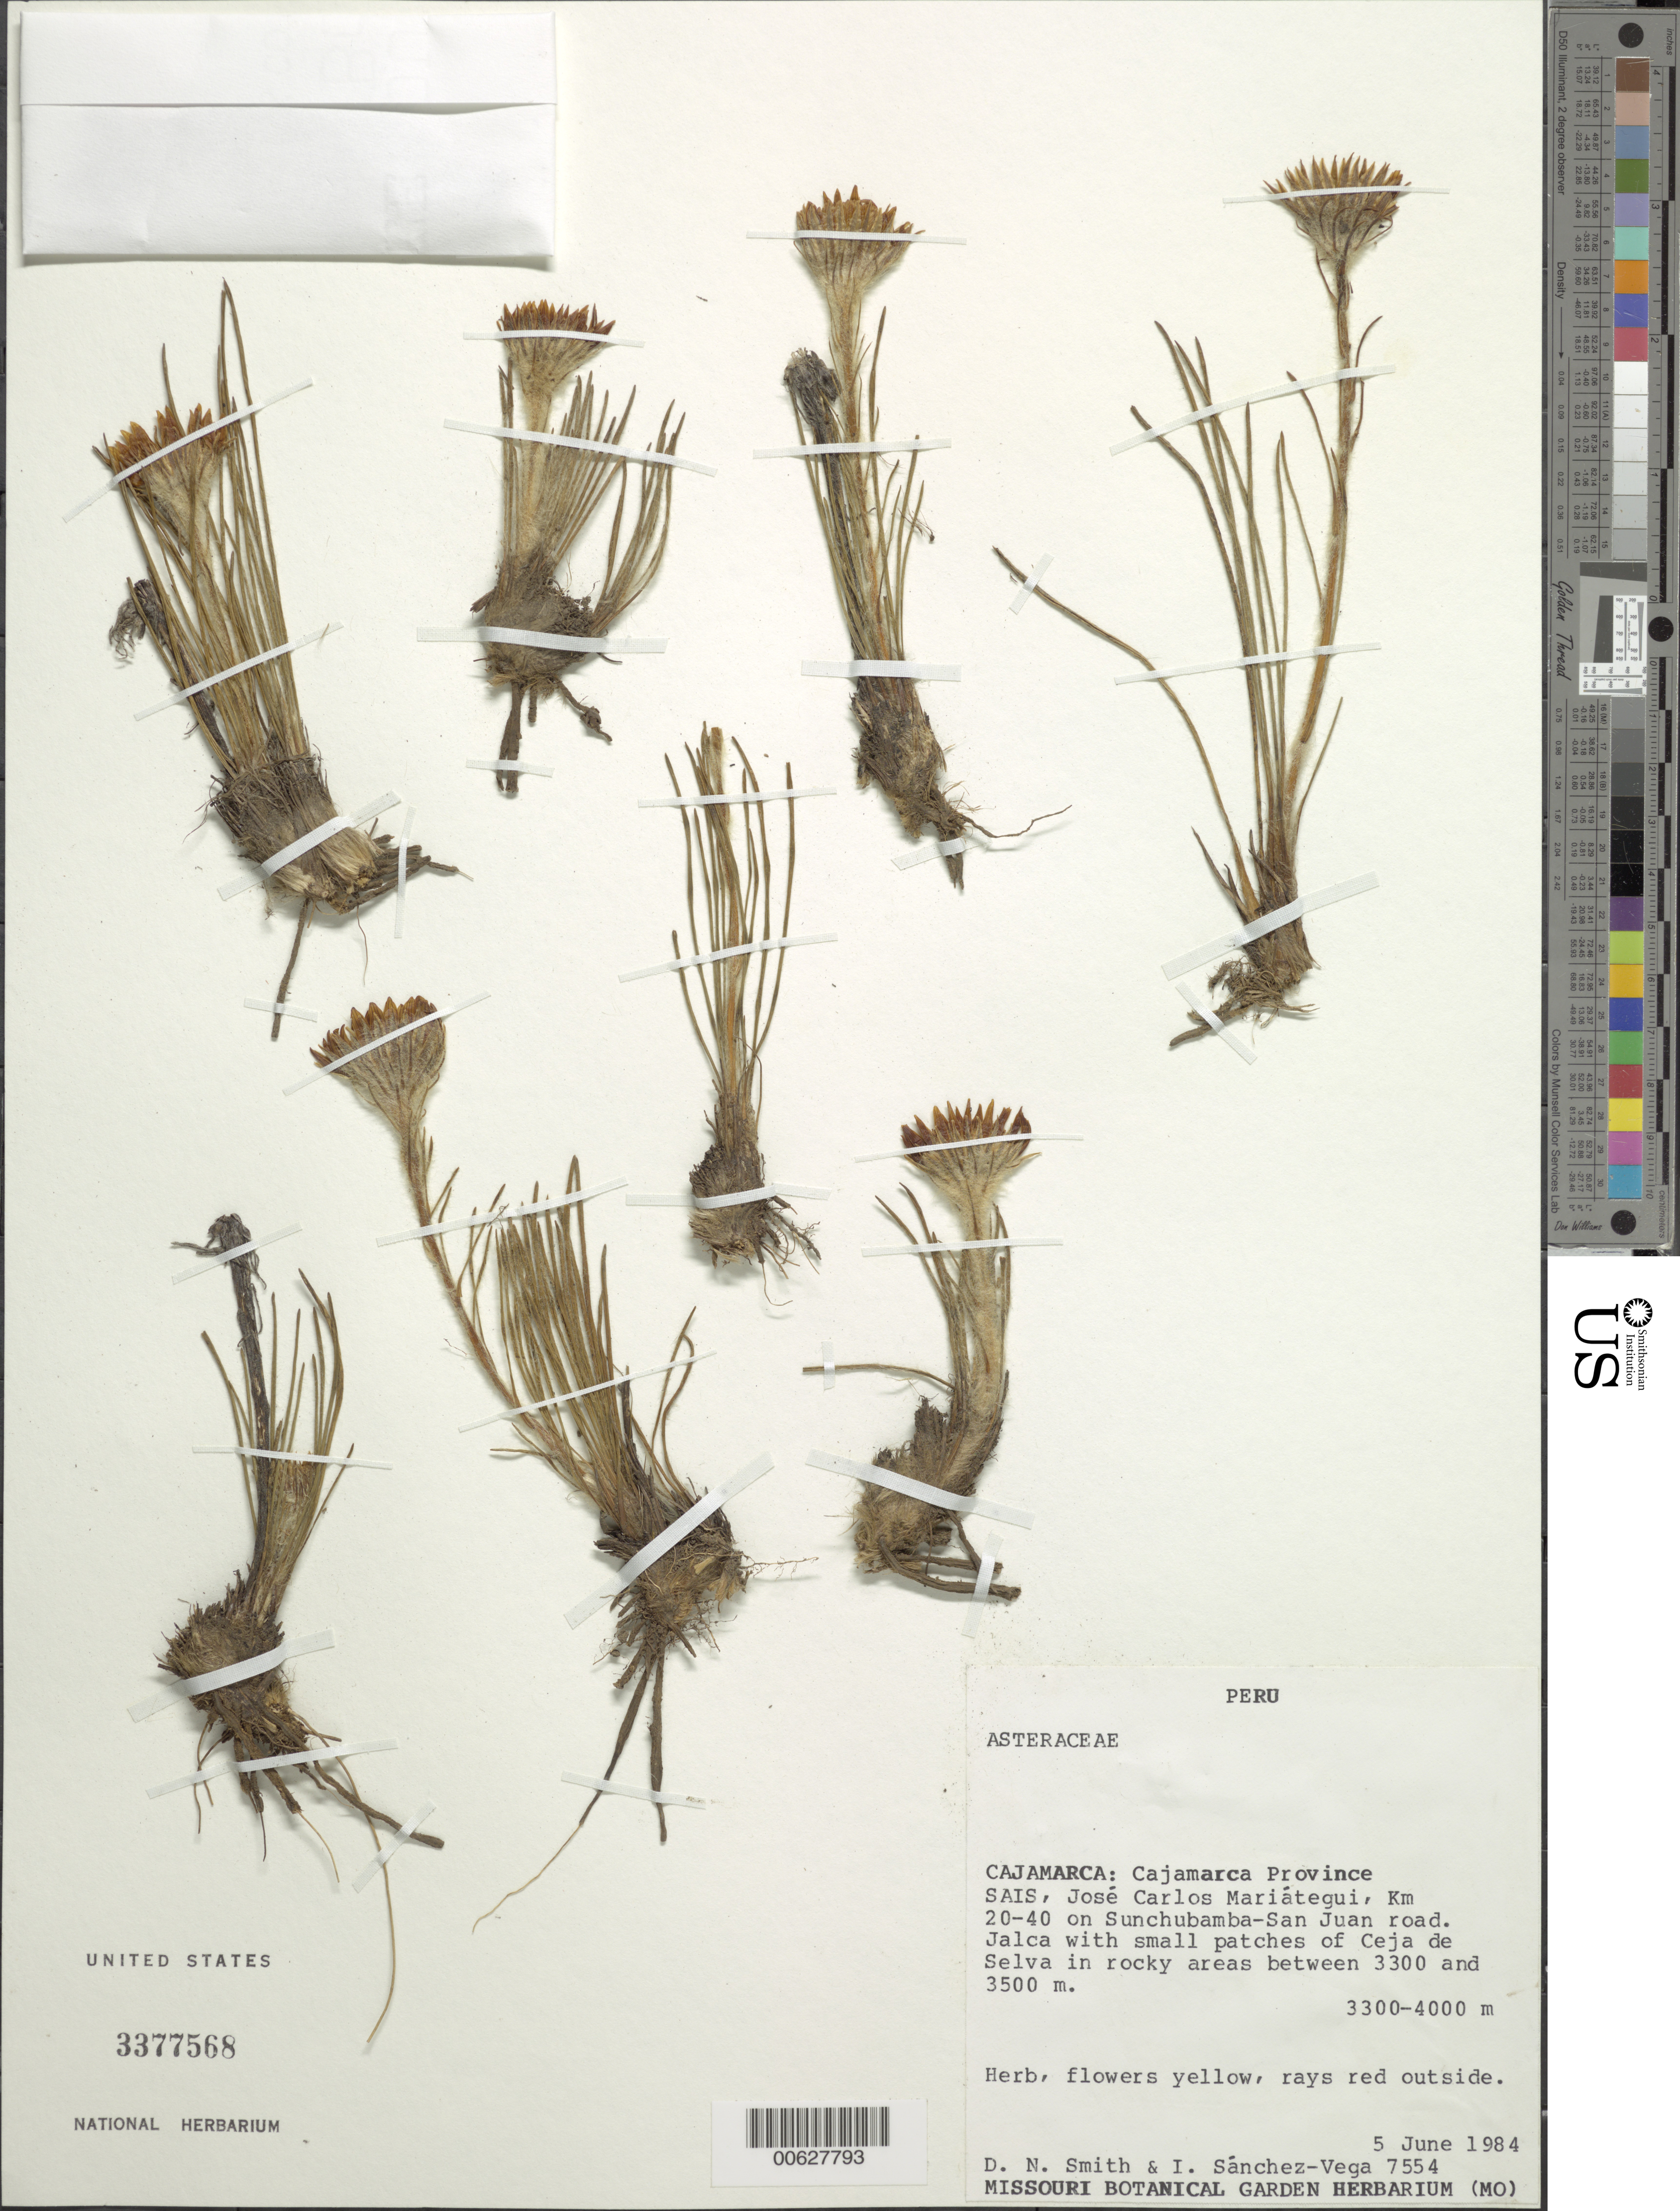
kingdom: Plantae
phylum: Tracheophyta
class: Magnoliopsida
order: Asterales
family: Asteraceae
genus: Werneria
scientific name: Werneria villosa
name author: A. Gray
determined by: Calvo, Joel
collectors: D. Smith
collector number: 7554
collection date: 1984-06-05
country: Peru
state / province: Cajamarca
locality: Sais, Sose Carlos Mariategui, km 20-40 on Sunchubamba-San Juan rd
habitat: Selva in rocky areas betw. 3300-3500 m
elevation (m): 3300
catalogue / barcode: US 3377568